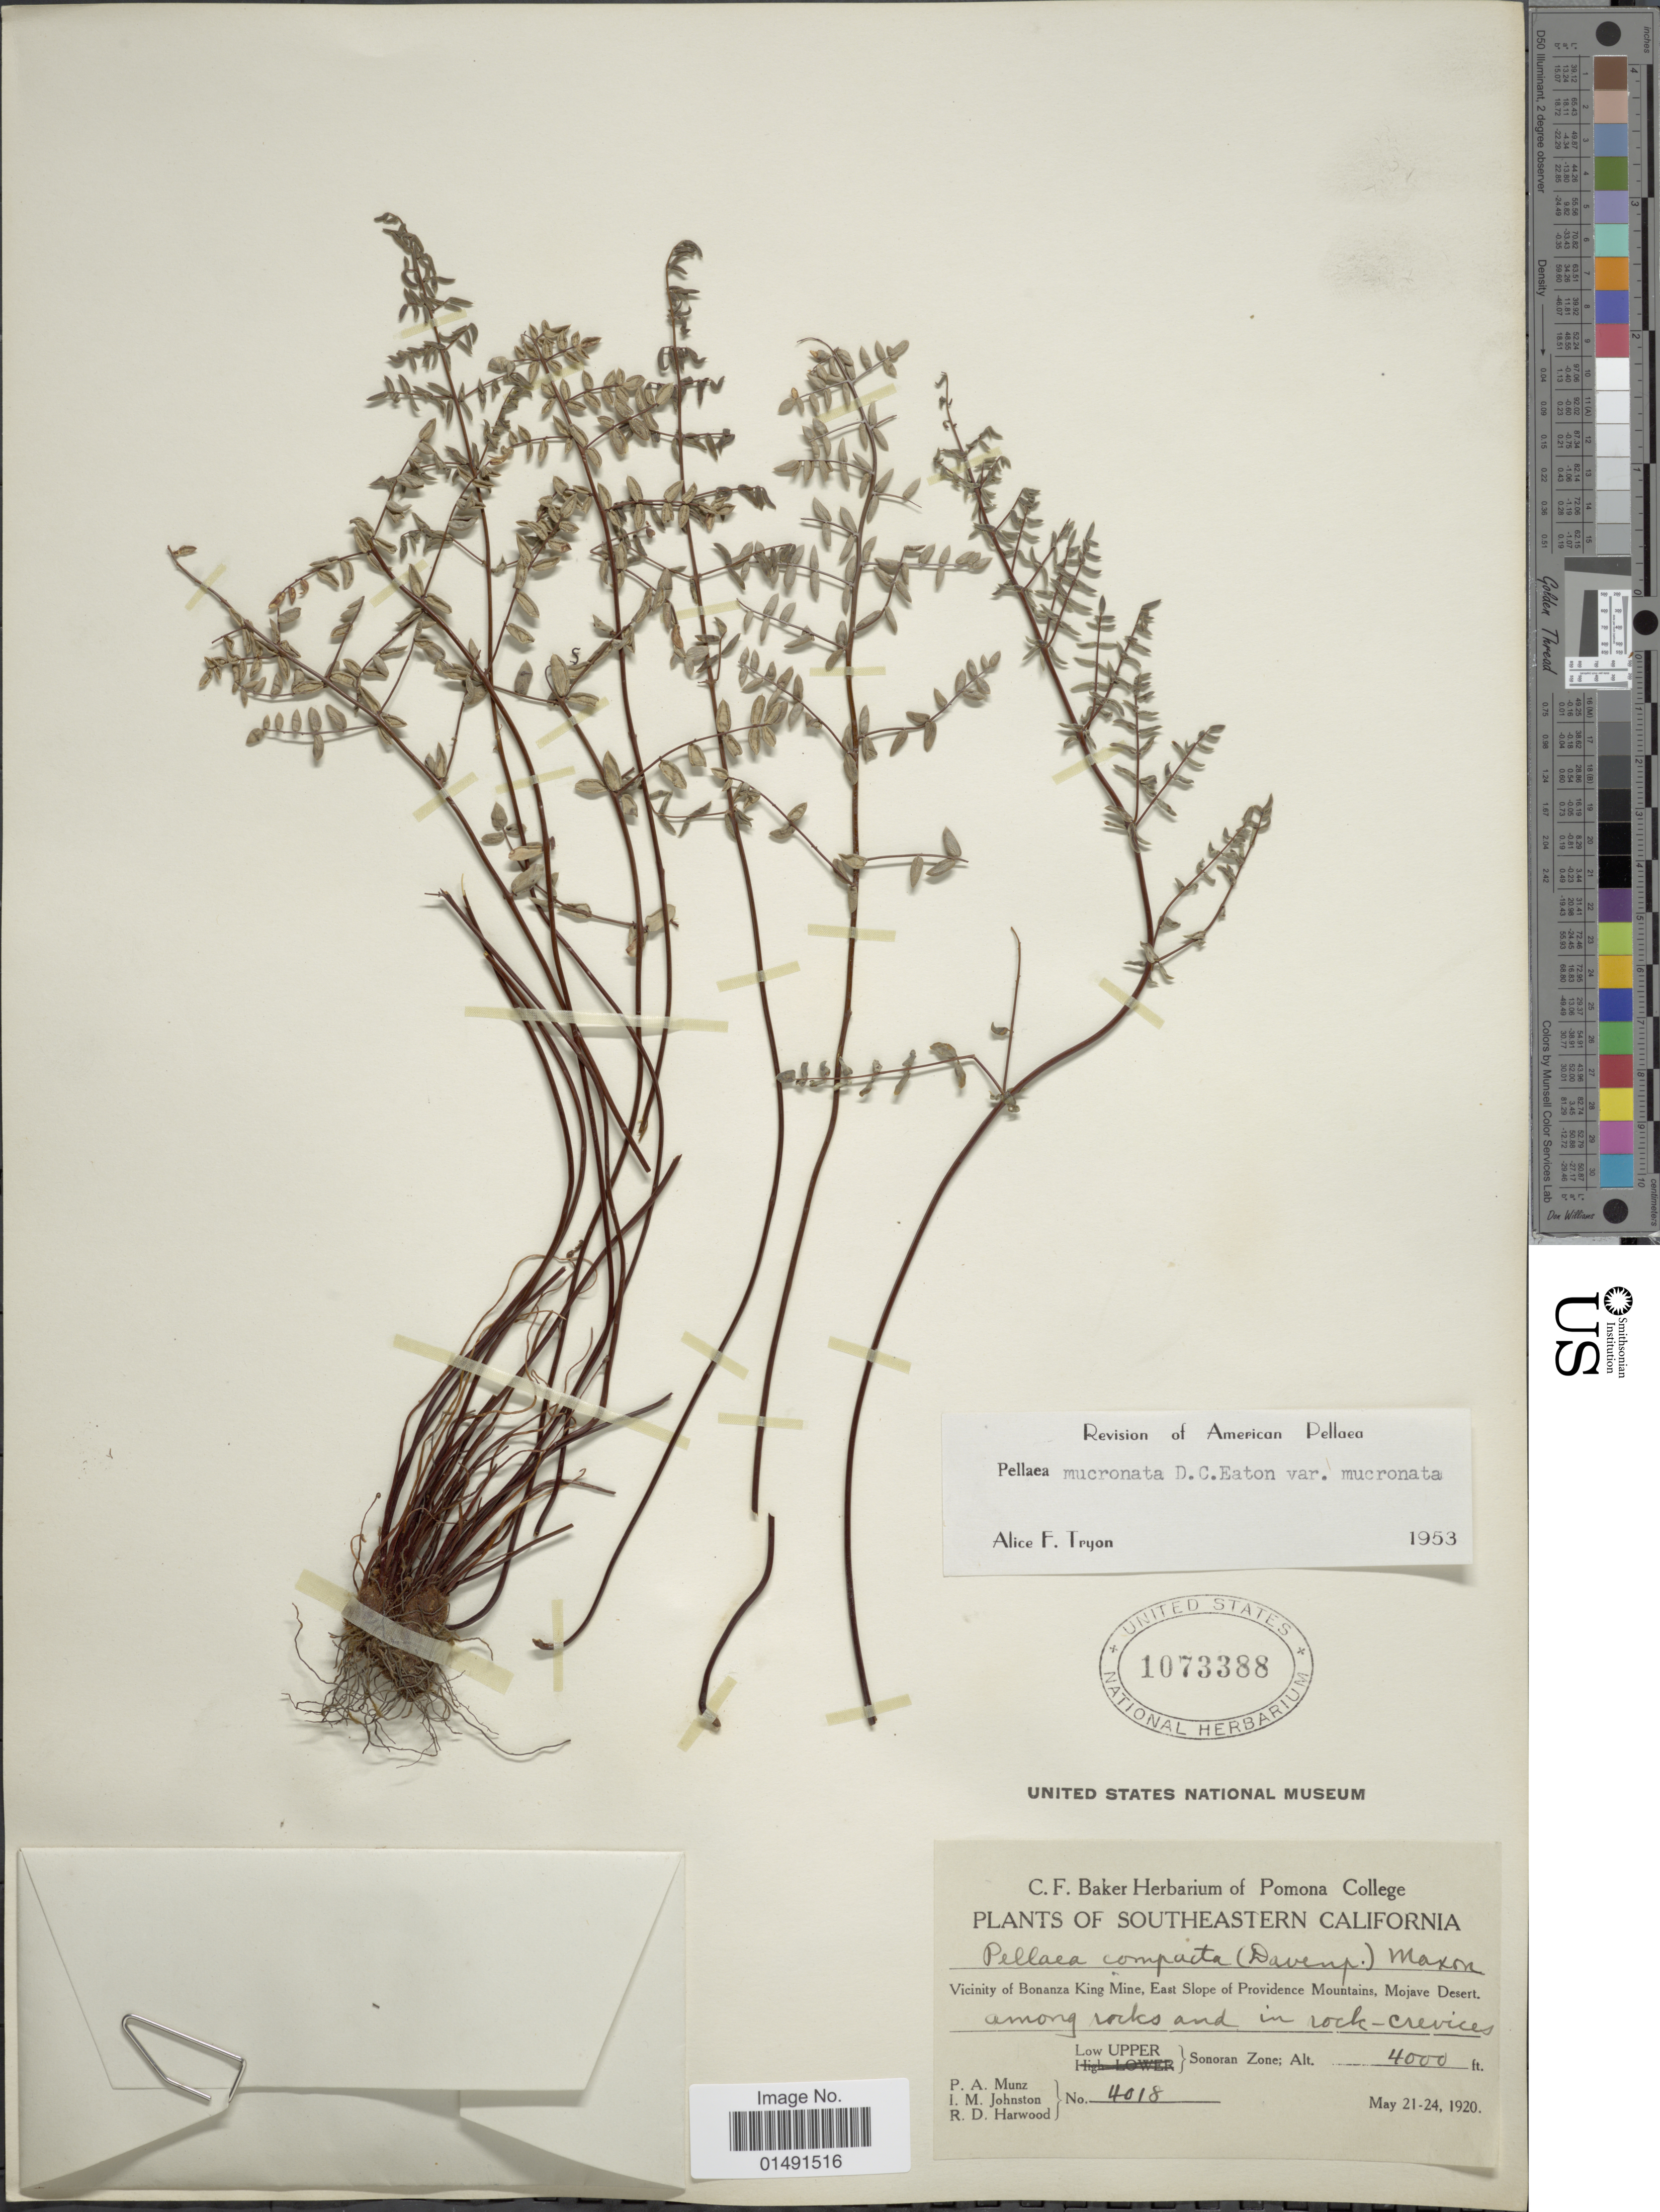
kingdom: Plantae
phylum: Tracheophyta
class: Polypodiopsida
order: Polypodiales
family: Pteridaceae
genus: Pellaea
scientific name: Pellaea mucronata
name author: (D.C. Eaton) D.C. Eaton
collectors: P. A. Munz, I.M. Johnston & R. Harwood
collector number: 4018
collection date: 1920-05-21/1920-05-24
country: United States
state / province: California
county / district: San Bernardino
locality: Southeastern California, Vicinity of Bonanza King Mine, East Slope of Providence Mountains, Mojave Desert, Sonoran Zone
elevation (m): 1219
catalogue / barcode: US 1073388